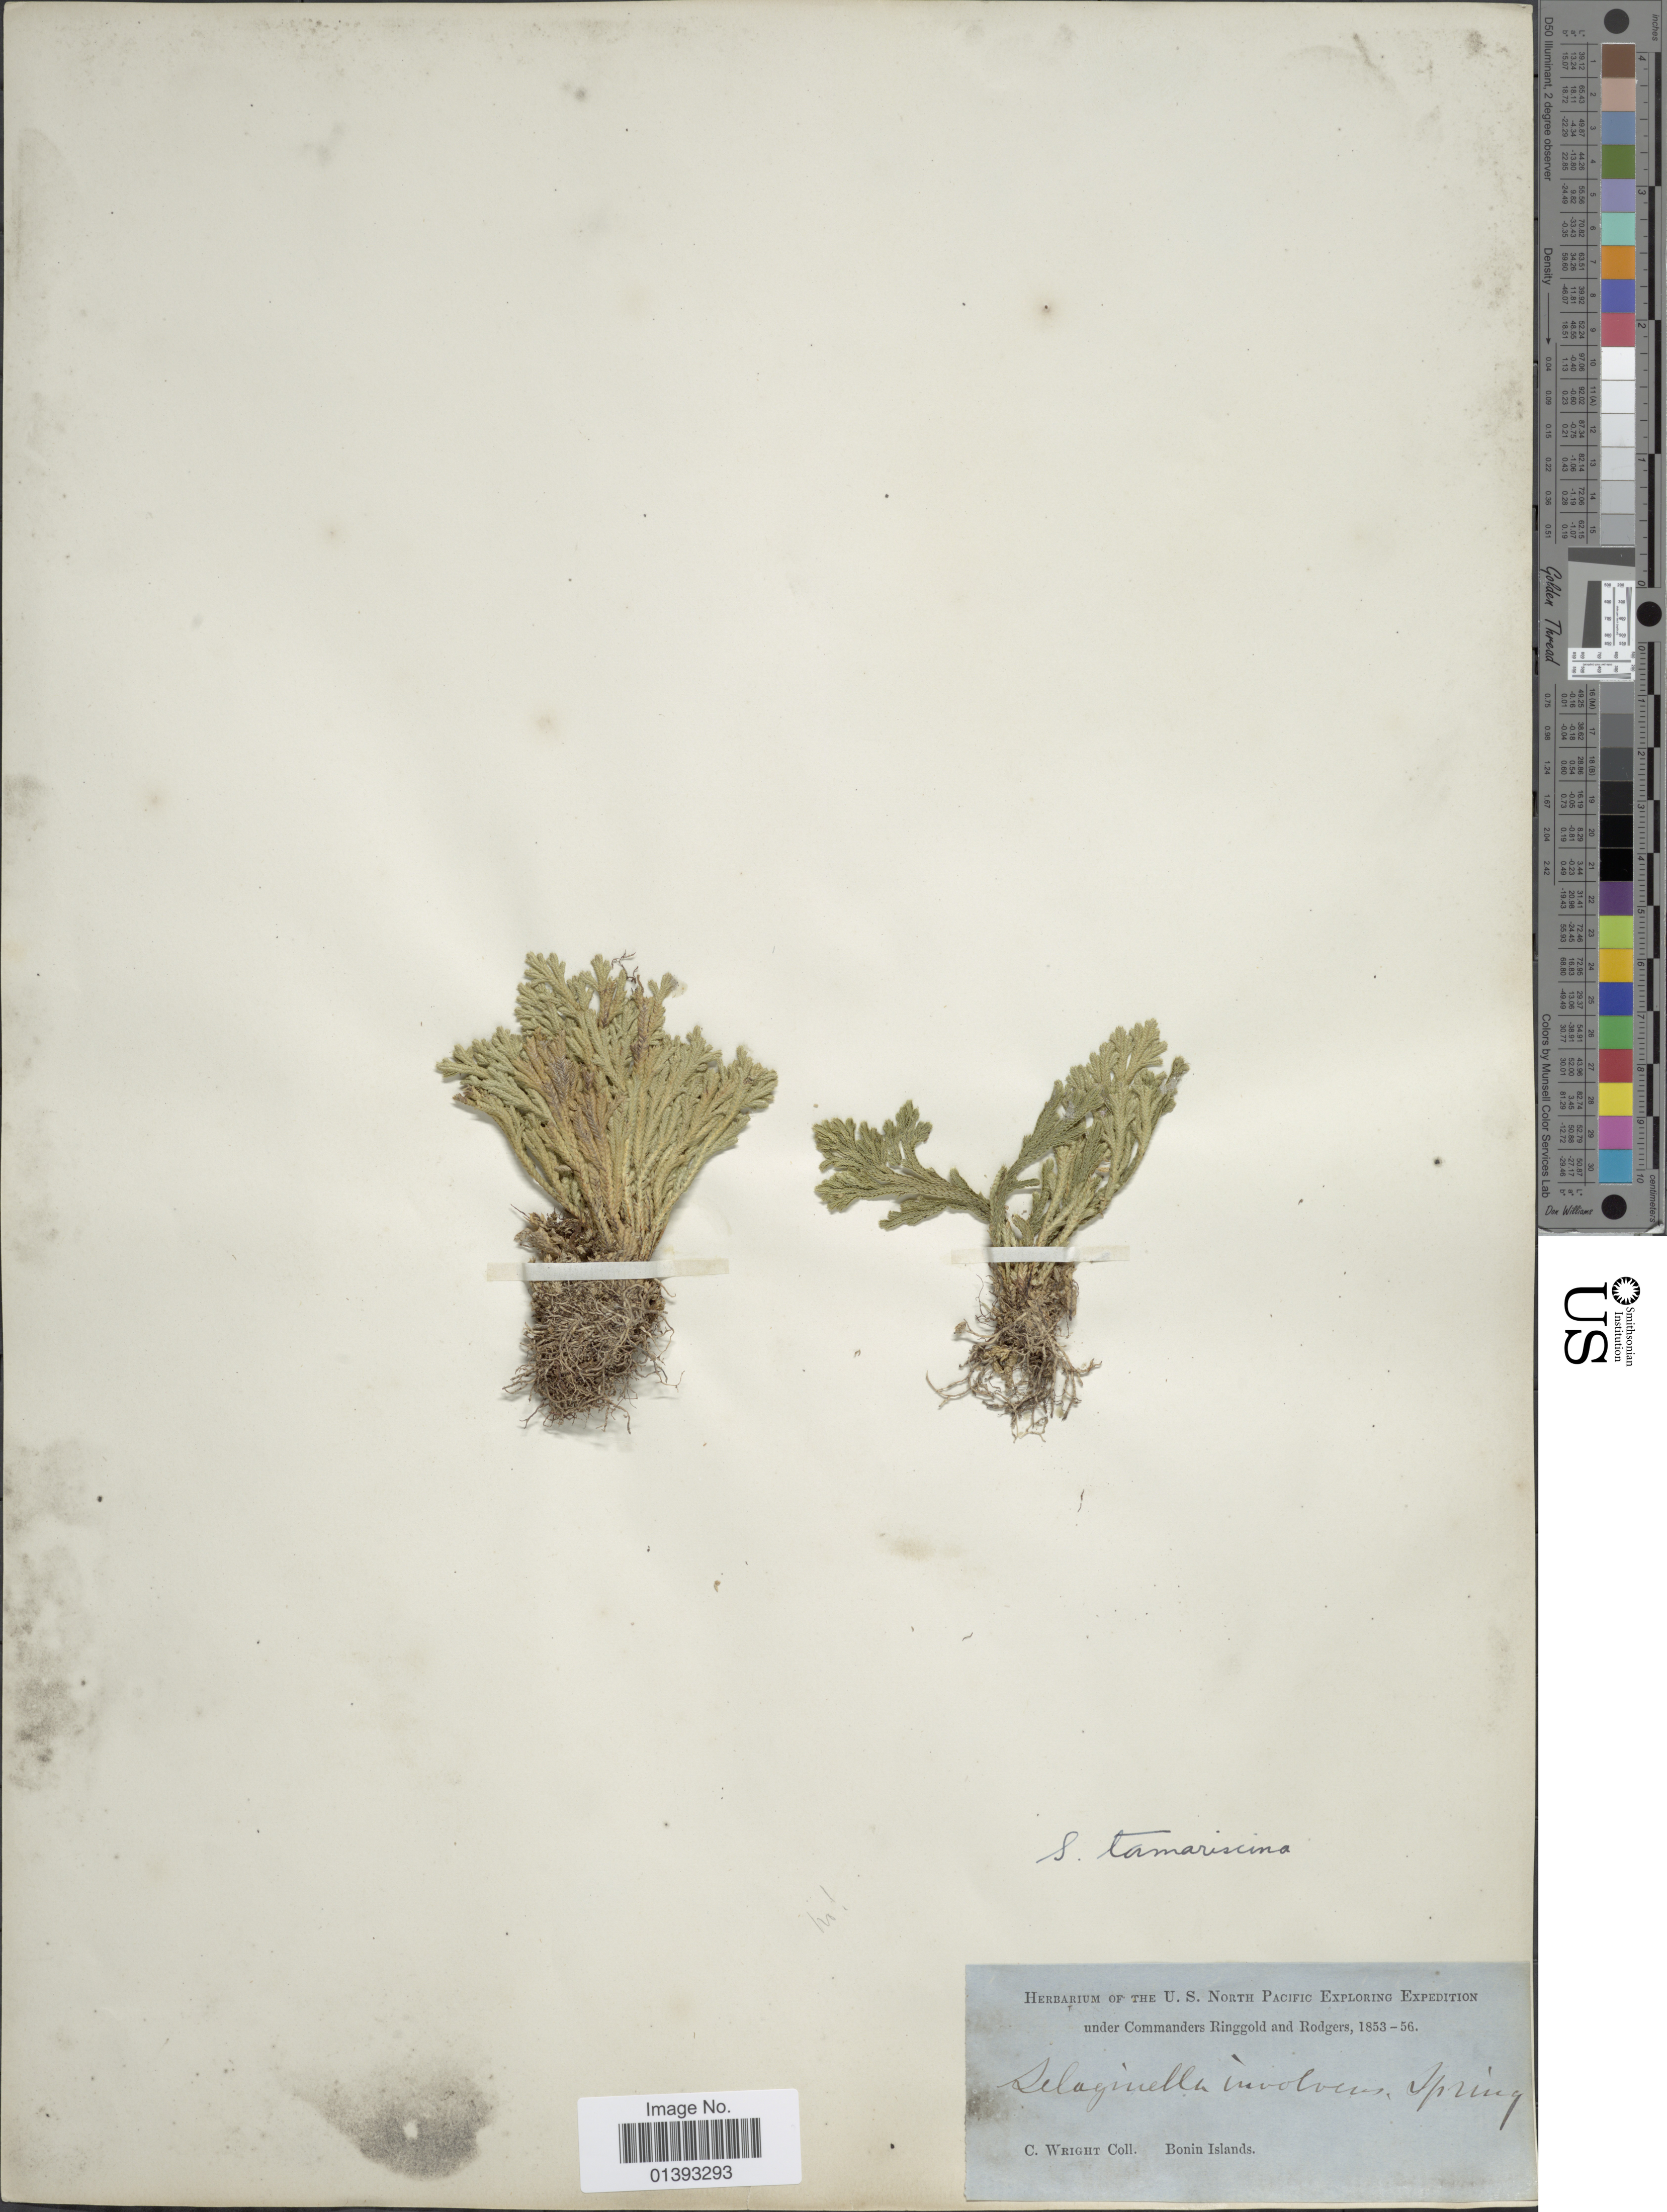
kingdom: Plantae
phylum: Tracheophyta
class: Lycopodiopsida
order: Selaginellales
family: Selaginellaceae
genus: Selaginella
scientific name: Selaginella tamariscina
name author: (P. Beauv.) Spring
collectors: C. Wright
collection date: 1853/1856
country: Japan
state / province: Tokyo, Federal City of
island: Bonin Islands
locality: Bonin Islands